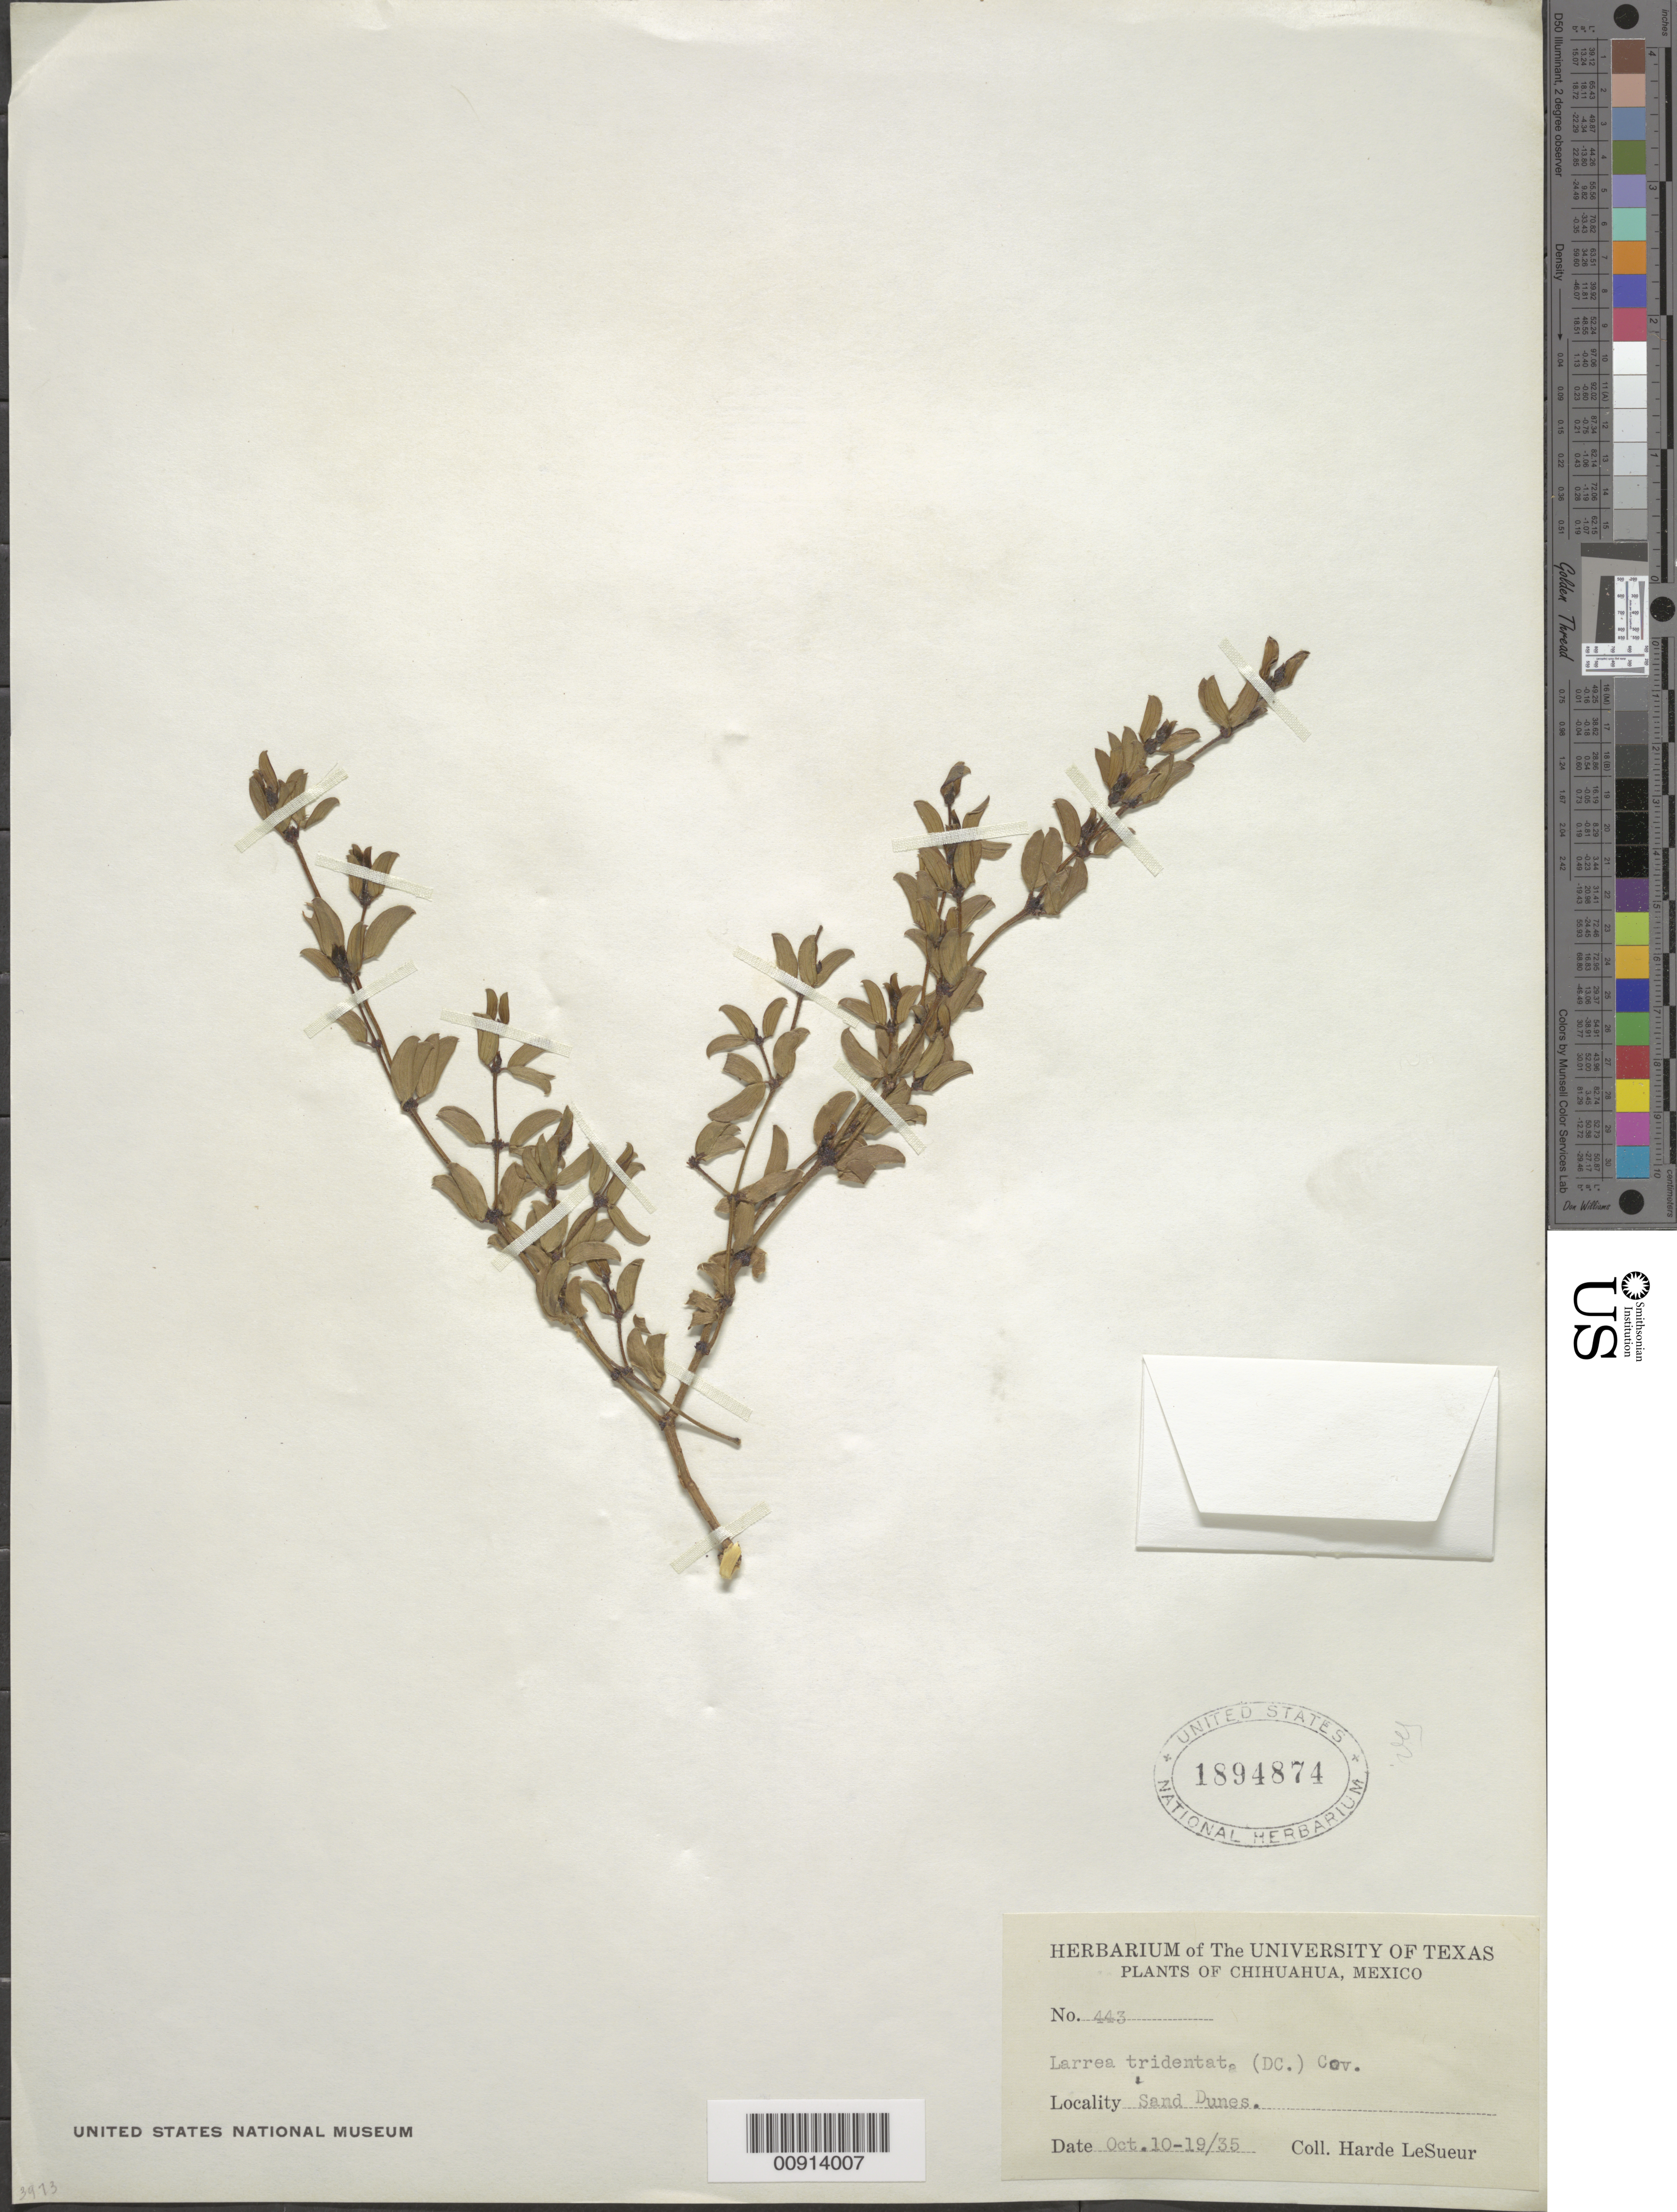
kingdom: Plantae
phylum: Tracheophyta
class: Magnoliopsida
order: Zygophyllales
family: Zygophyllaceae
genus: Larrea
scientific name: Larrea tridentata var. tridentata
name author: (Sessé & Moc. ex DC.) Coville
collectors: D. H. LeSueur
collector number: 443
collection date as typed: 10 Oct 1935 to 19 Oct 1935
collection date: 1935-10-10/1935-10-19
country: Mexico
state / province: Chihuahua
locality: Chihuahua.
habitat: Sand Dunes.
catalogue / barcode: US 1894874